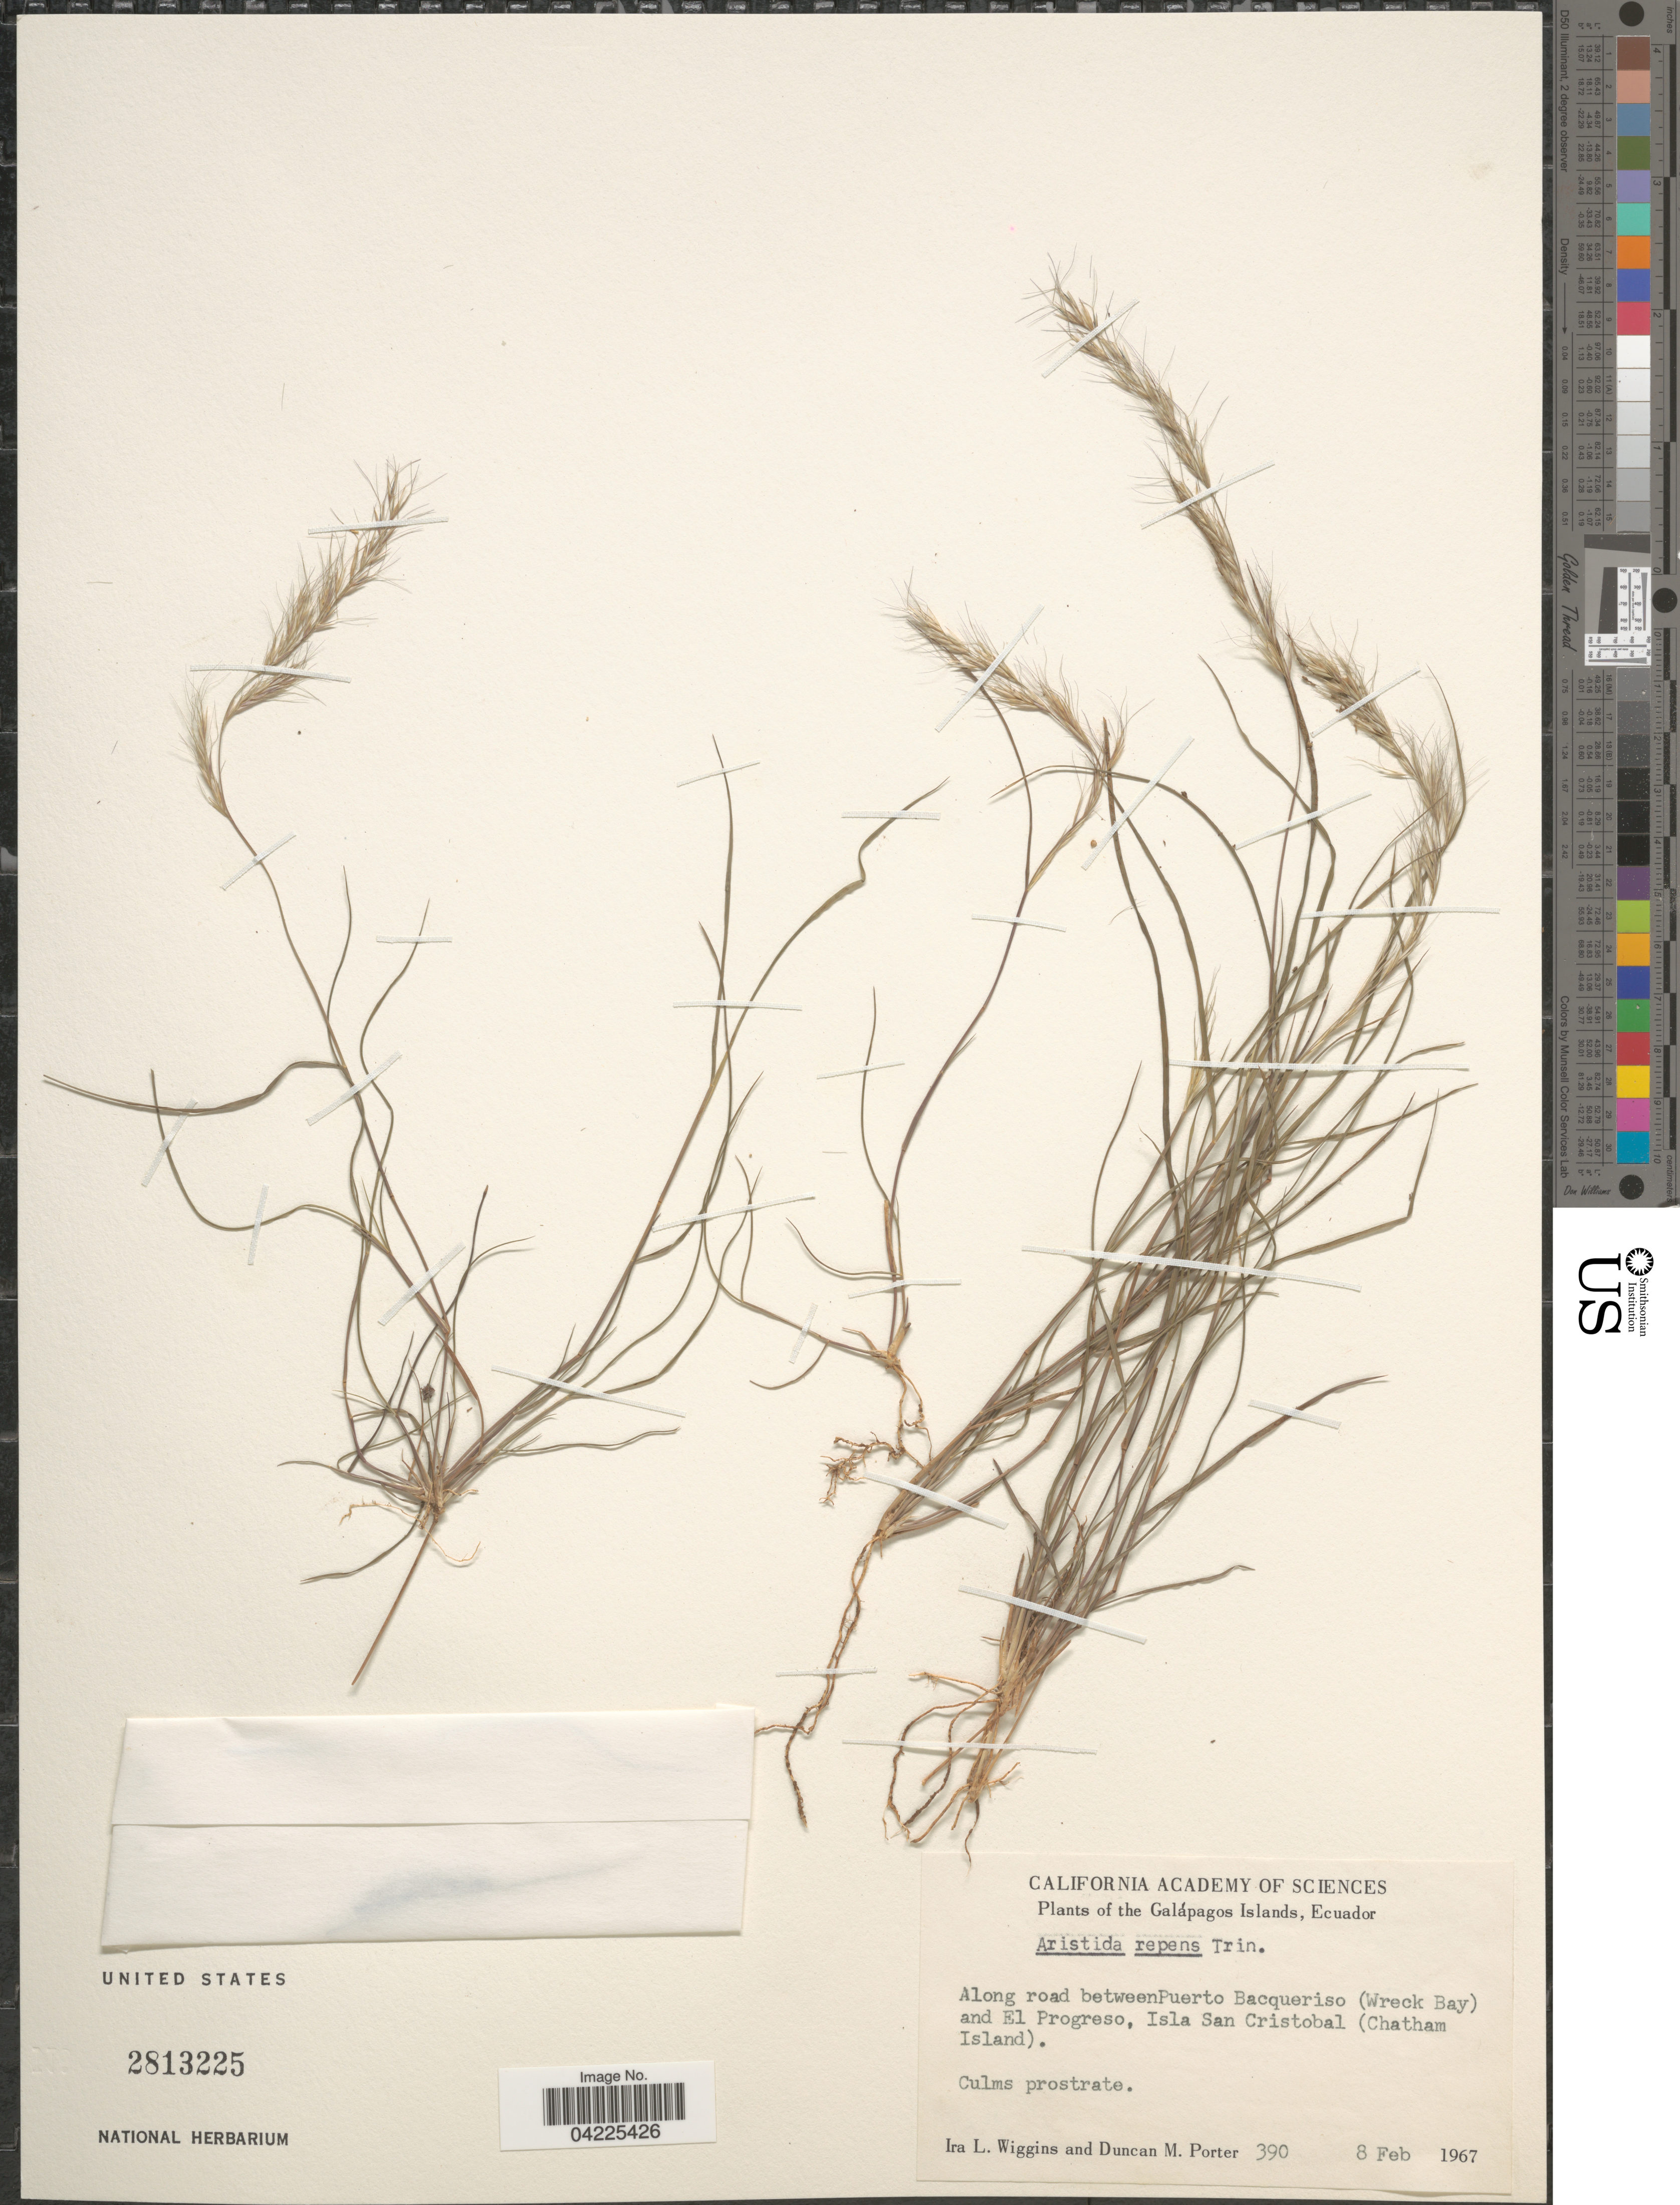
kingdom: Plantae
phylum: Tracheophyta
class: Liliopsida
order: Poales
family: Poaceae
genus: Aristida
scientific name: Aristida repens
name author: Trin.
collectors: I. L. Wiggins & D. M. Porter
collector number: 390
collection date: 1967-02-08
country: Ecuador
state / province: Colón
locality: Galápagos Islands. Along road betweenPuerto Bacqueriso (Wreck Bay) and El Progreso, Isla San Cristobal (Chatham Island).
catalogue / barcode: US 2813225